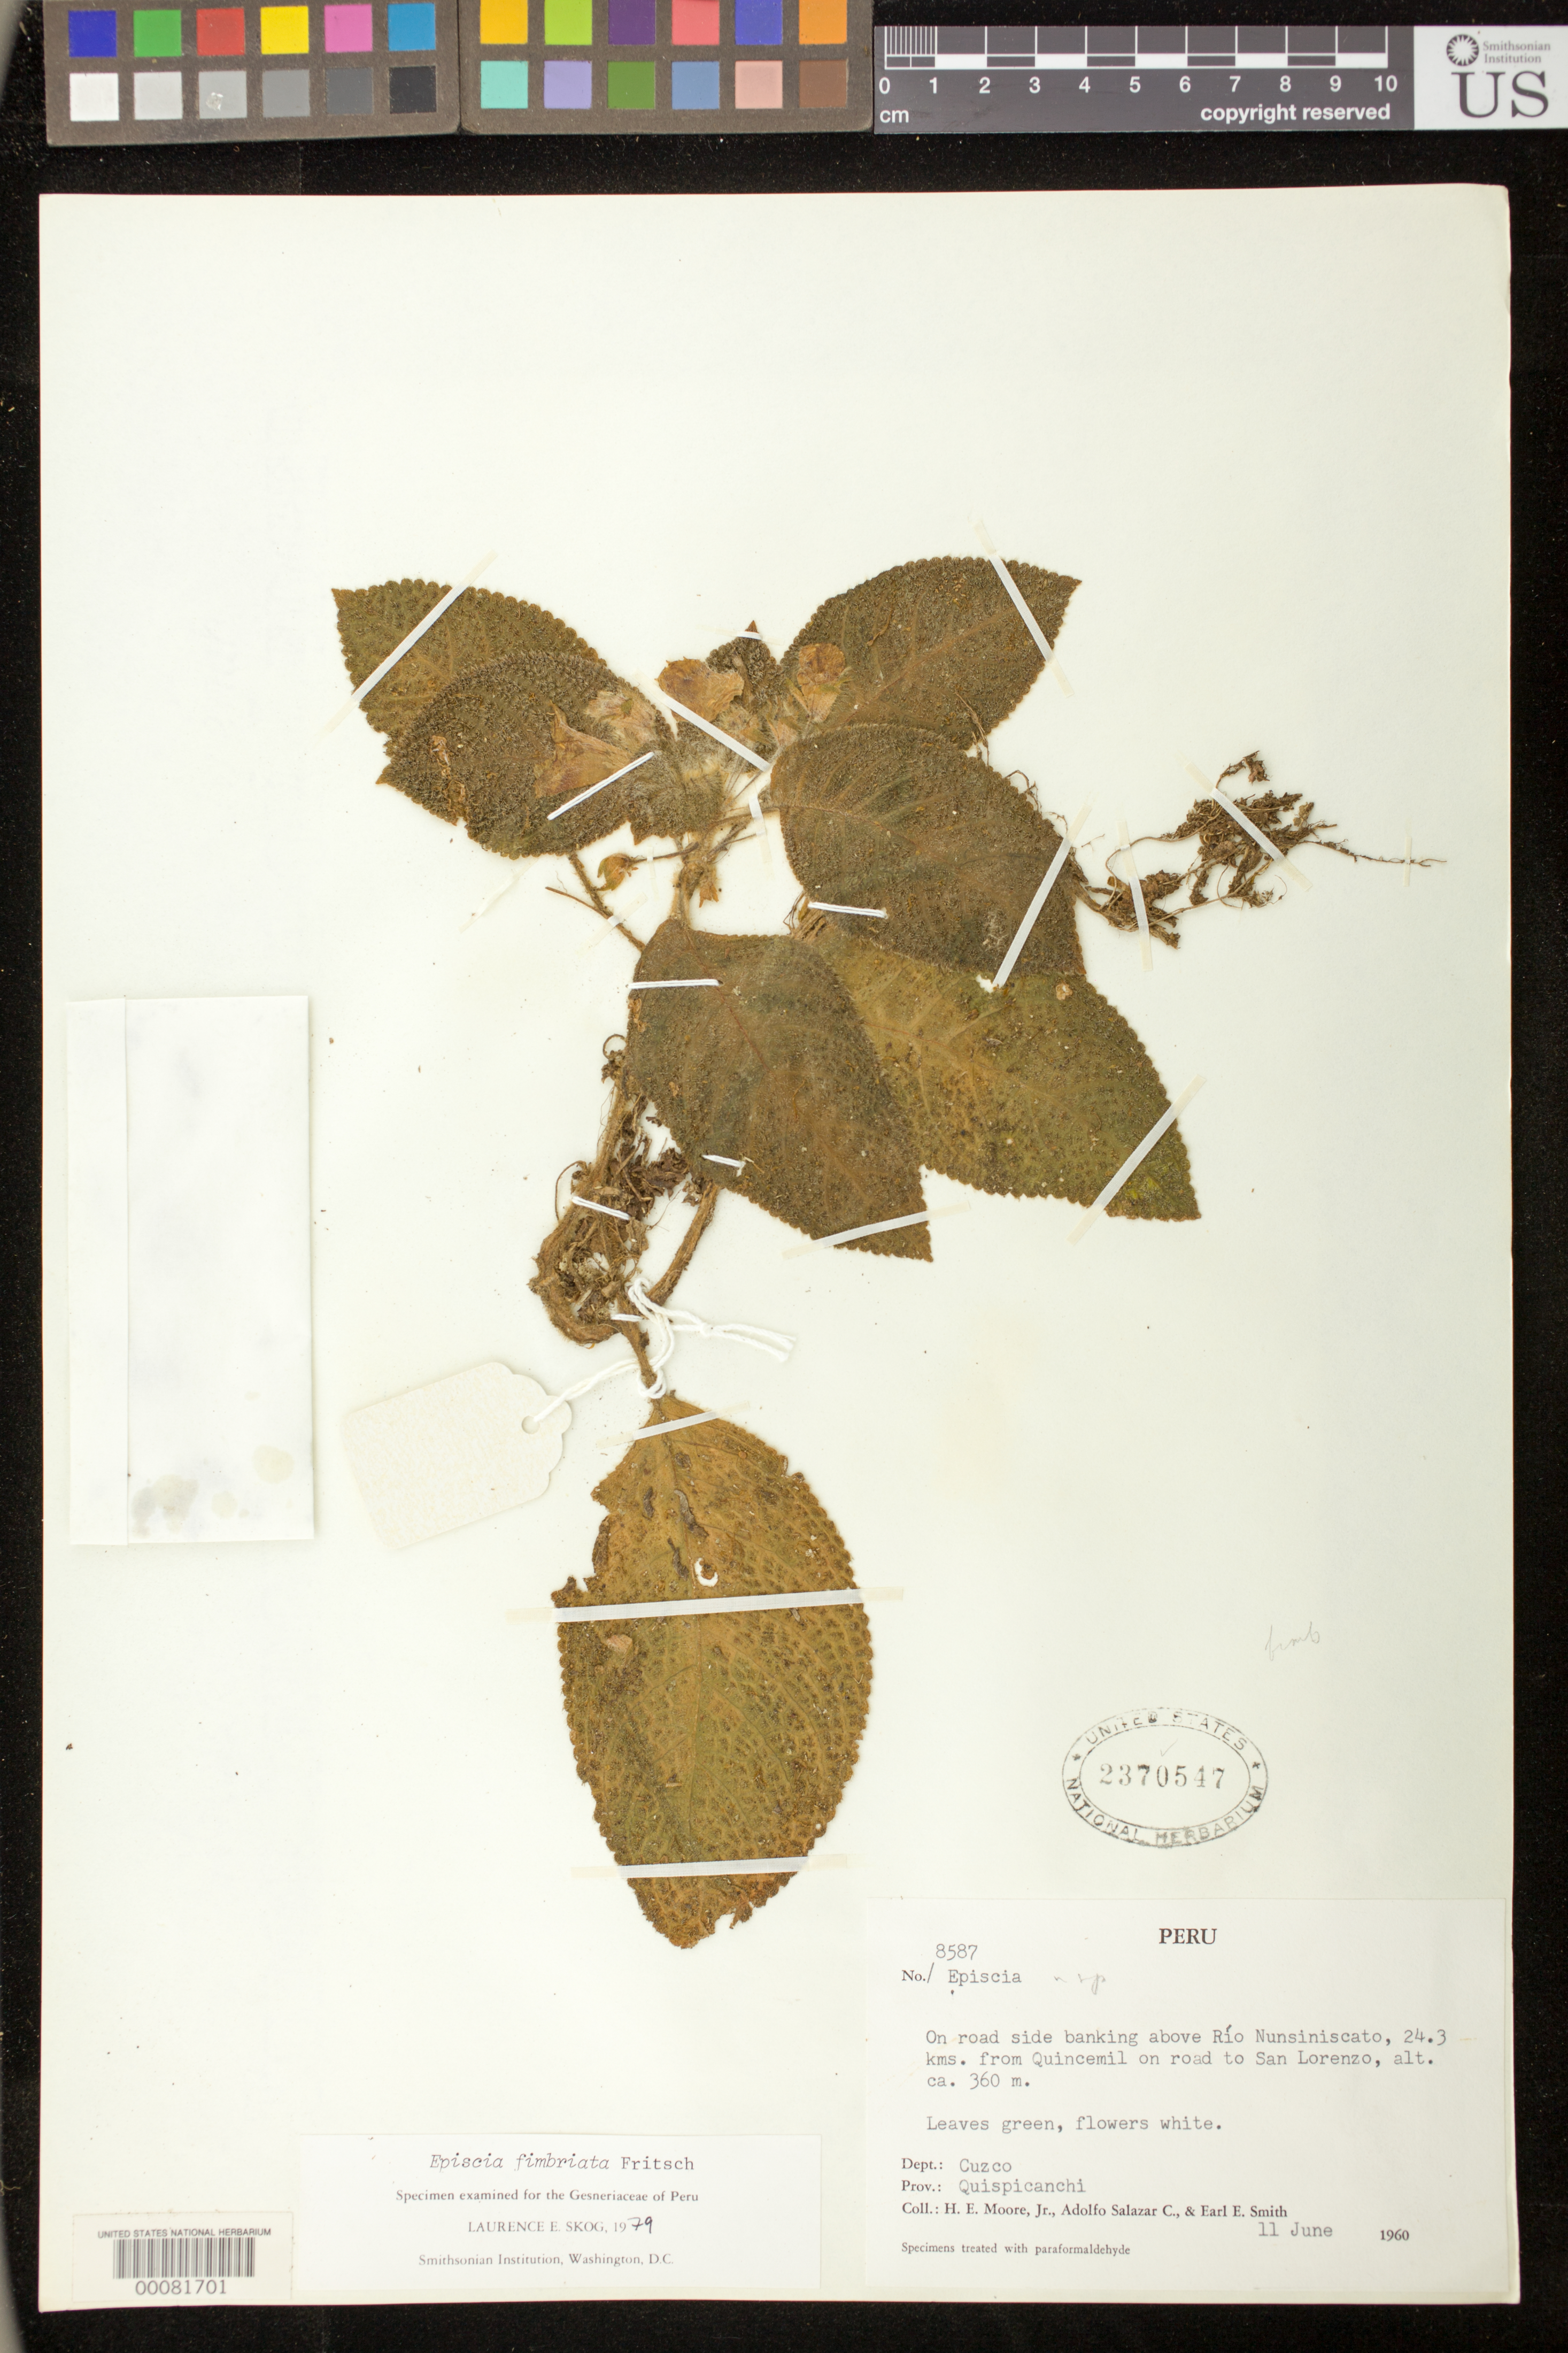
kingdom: Plantae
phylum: Tracheophyta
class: Magnoliopsida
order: Lamiales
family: Gesneriaceae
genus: Episcia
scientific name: Episcia fimbriata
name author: Fritsch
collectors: H. E. Moore, A. Salazar C. & E. E. Smith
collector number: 8587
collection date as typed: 11 Jun 1960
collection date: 1960-06-11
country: Peru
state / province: Cusco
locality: Prov. Quispicanchis; on road side banking above Rio Nunsiniscato, 24.3 km from Quincemil on road to San Lorenzo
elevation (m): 360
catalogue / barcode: US 2370547